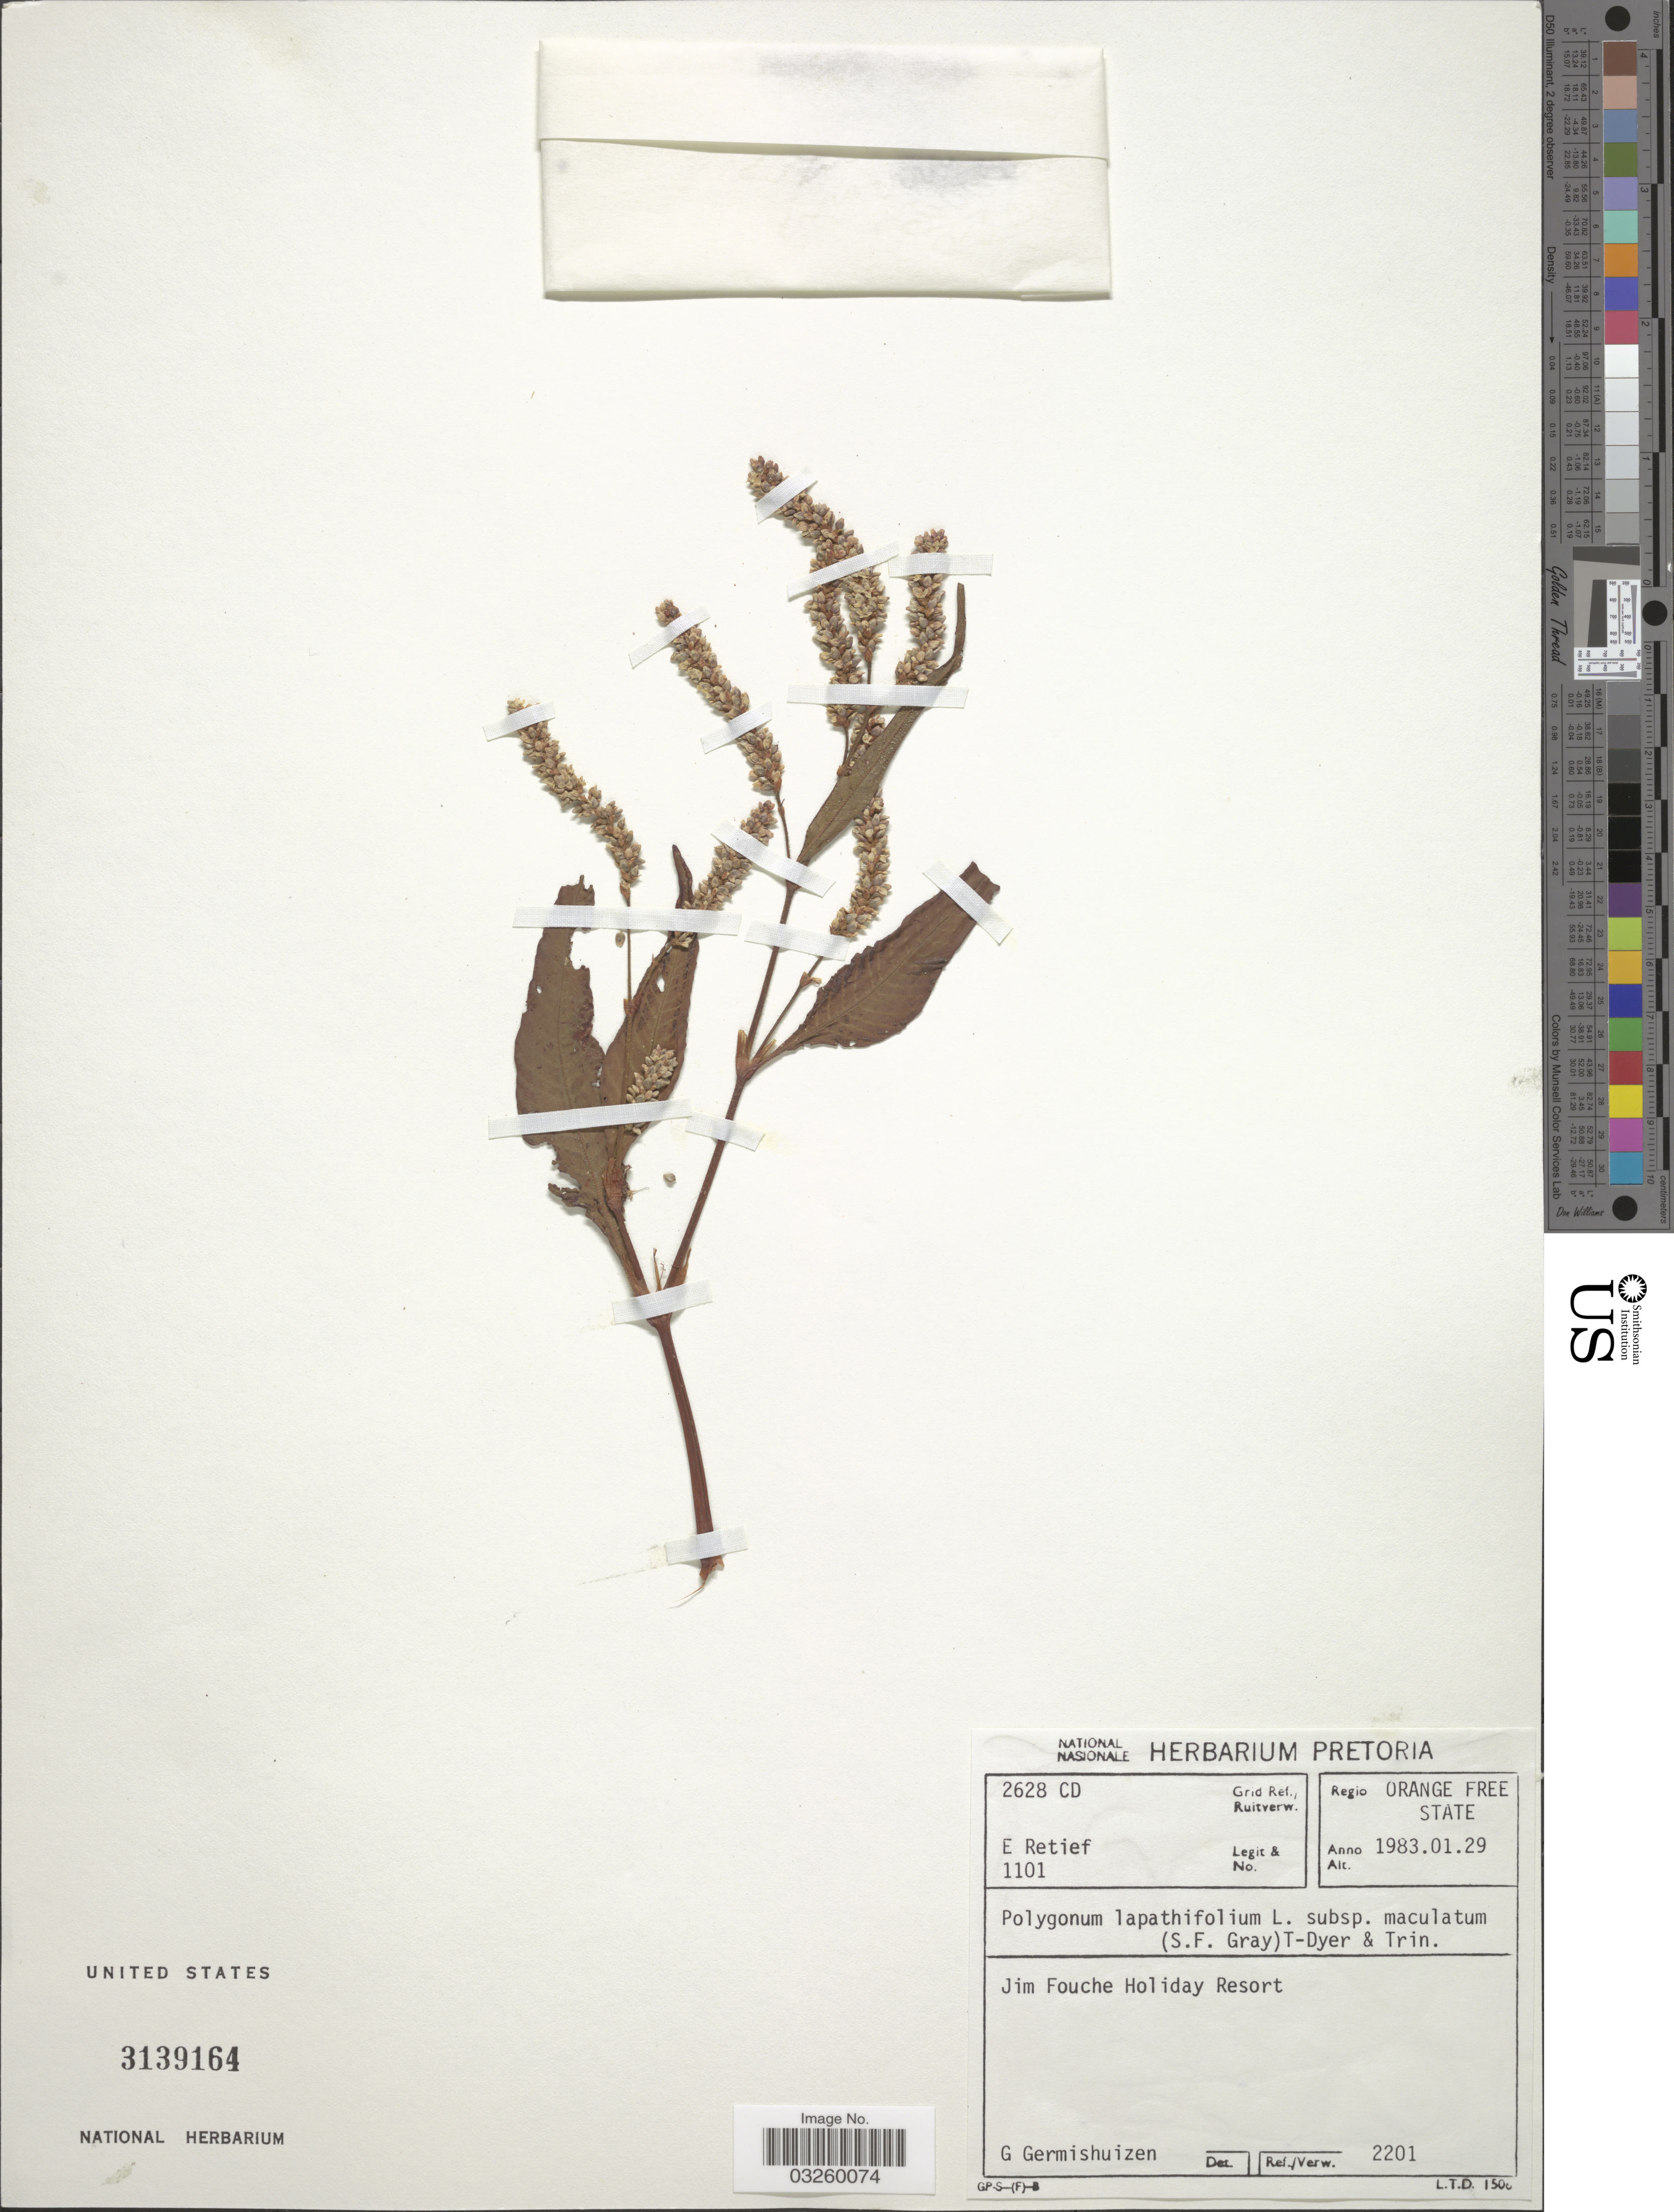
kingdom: Plantae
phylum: Tracheophyta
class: Magnoliopsida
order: Caryophyllales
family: Polygonaceae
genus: Polygonum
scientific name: Polygonum lapathifolium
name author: L.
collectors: E. Retief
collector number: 1101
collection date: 1983-01-29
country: South Africa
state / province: Free State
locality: Grid ref./Ruitverw. 2628 CD. Regio Orange Free State. Jim Fouche Holiday Resort.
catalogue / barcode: US 3139164